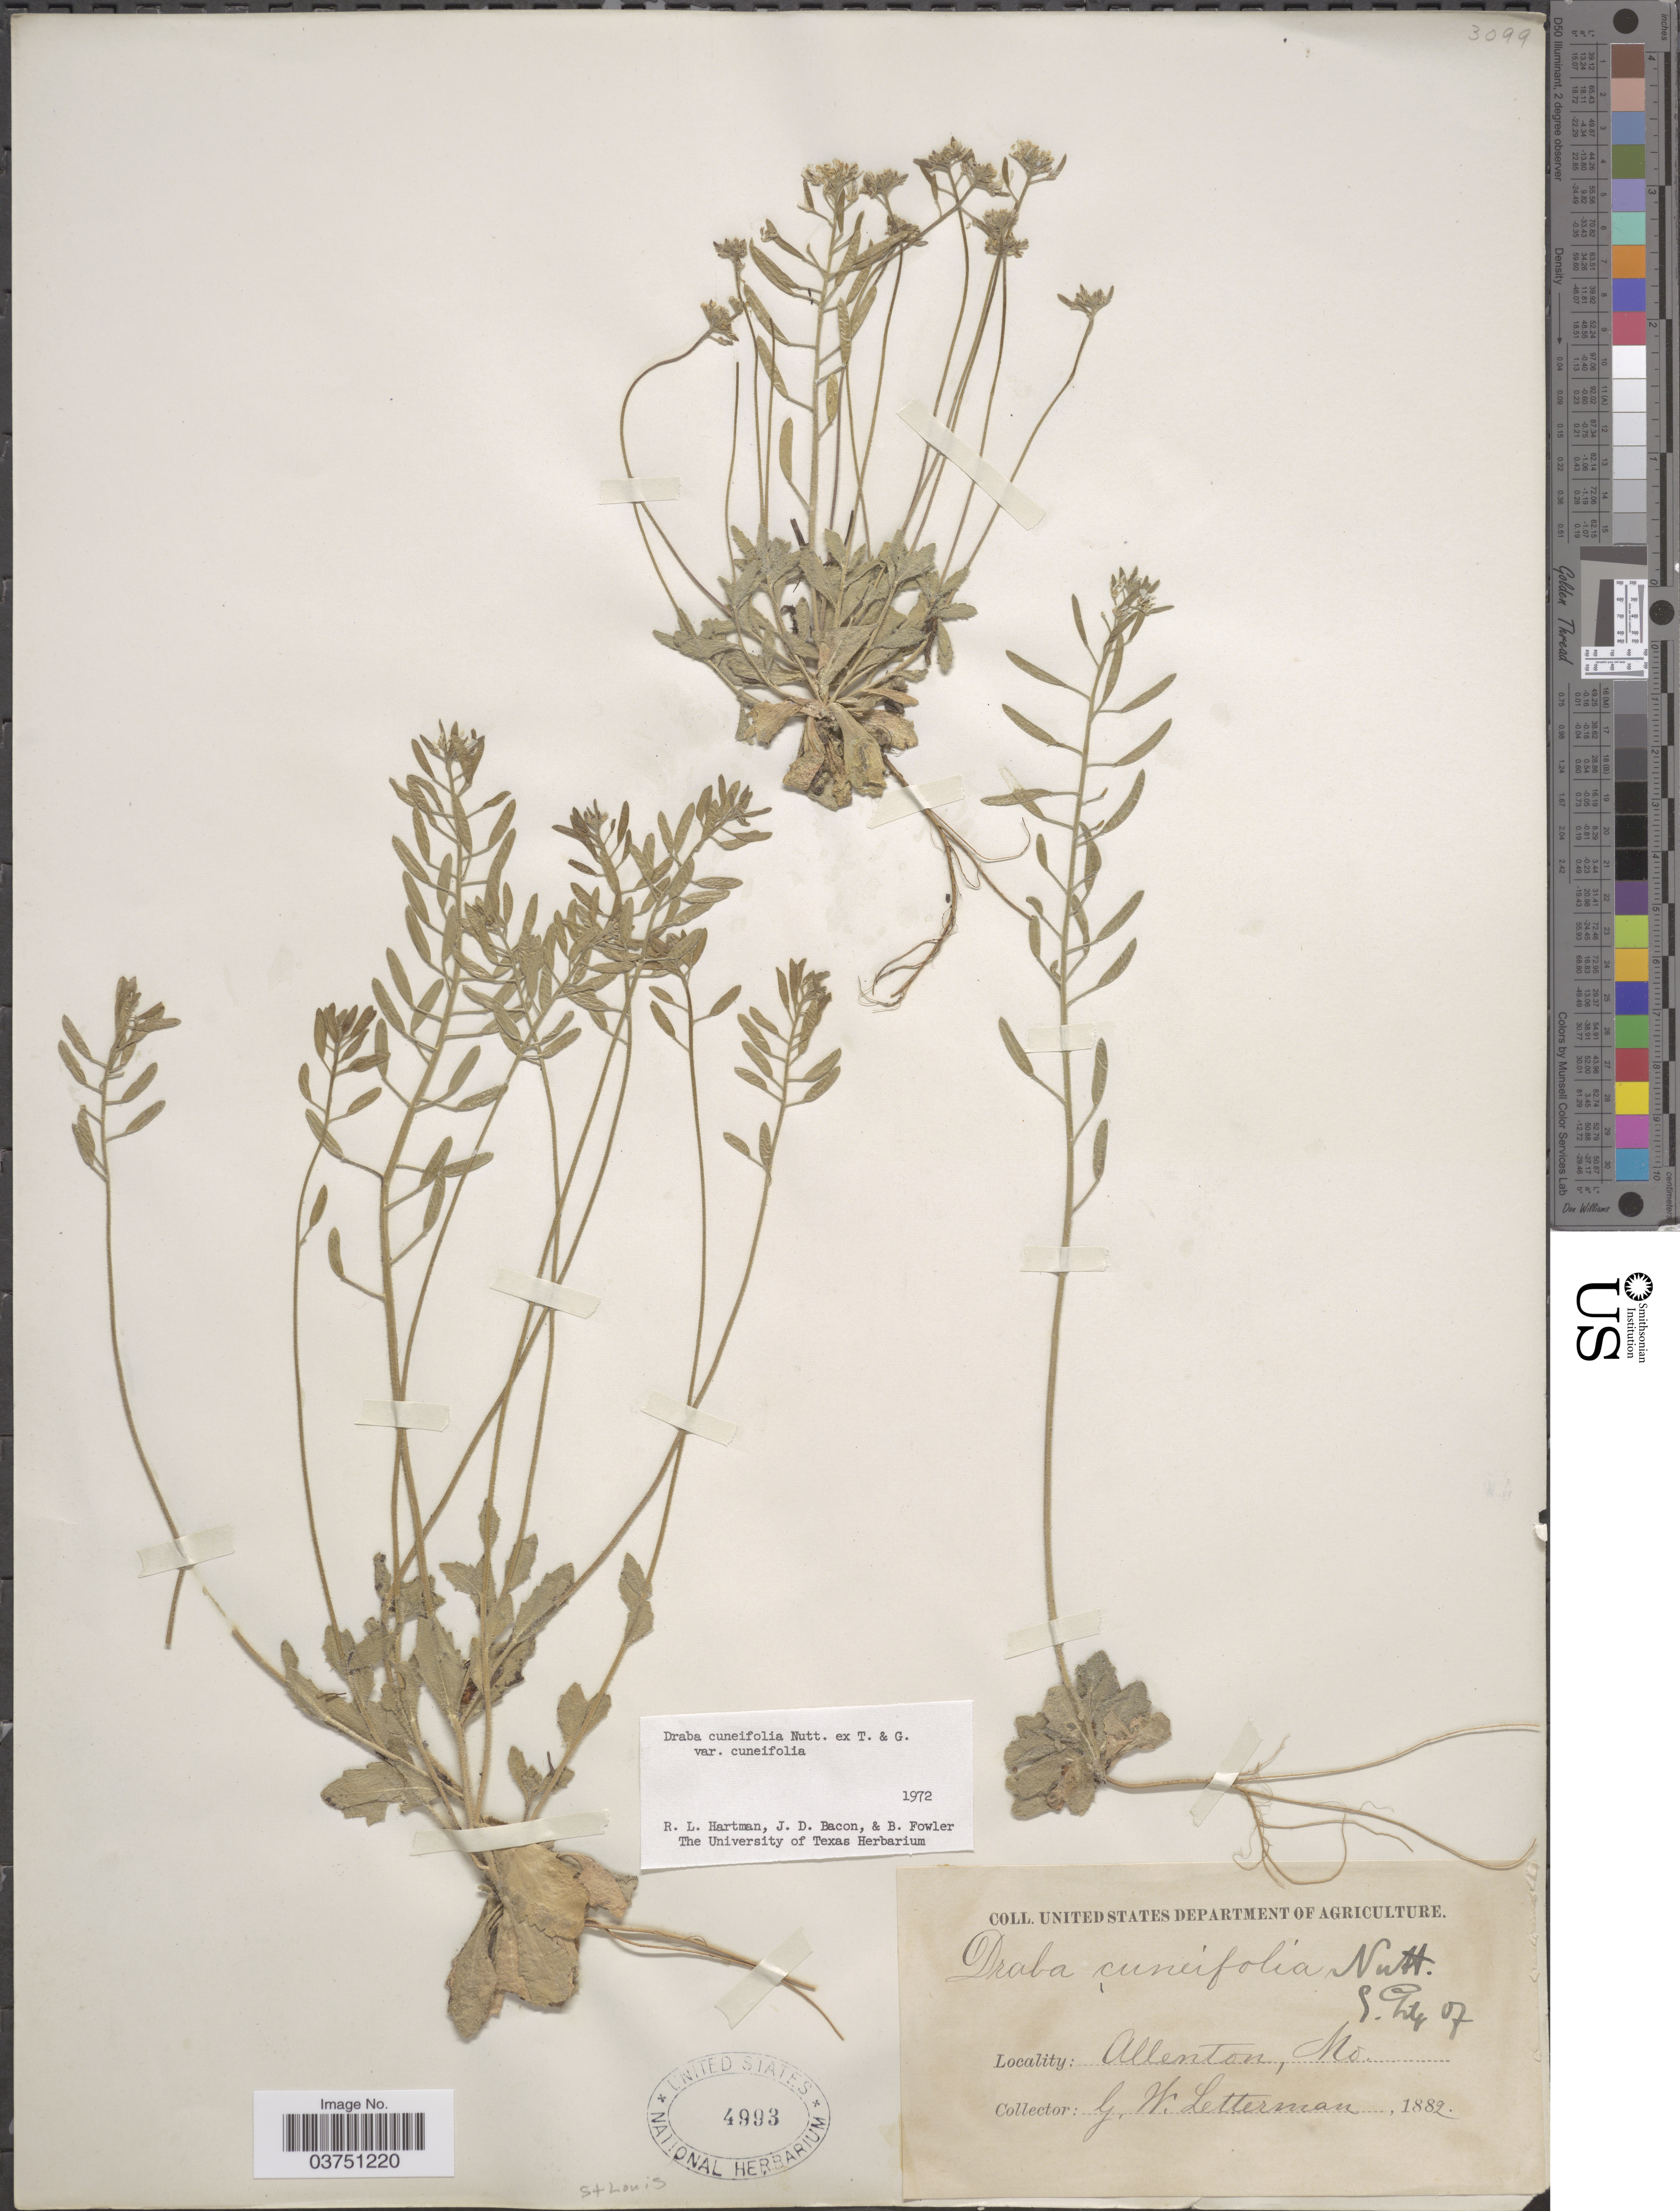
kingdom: Plantae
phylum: Tracheophyta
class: Magnoliopsida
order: Brassicales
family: Brassicaceae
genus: Draba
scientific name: Draba cuneifolia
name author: Nutt.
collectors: G. W. Letterman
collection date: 1882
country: United States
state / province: Missouri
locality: Allenton. St. Louis.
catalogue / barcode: US 4993